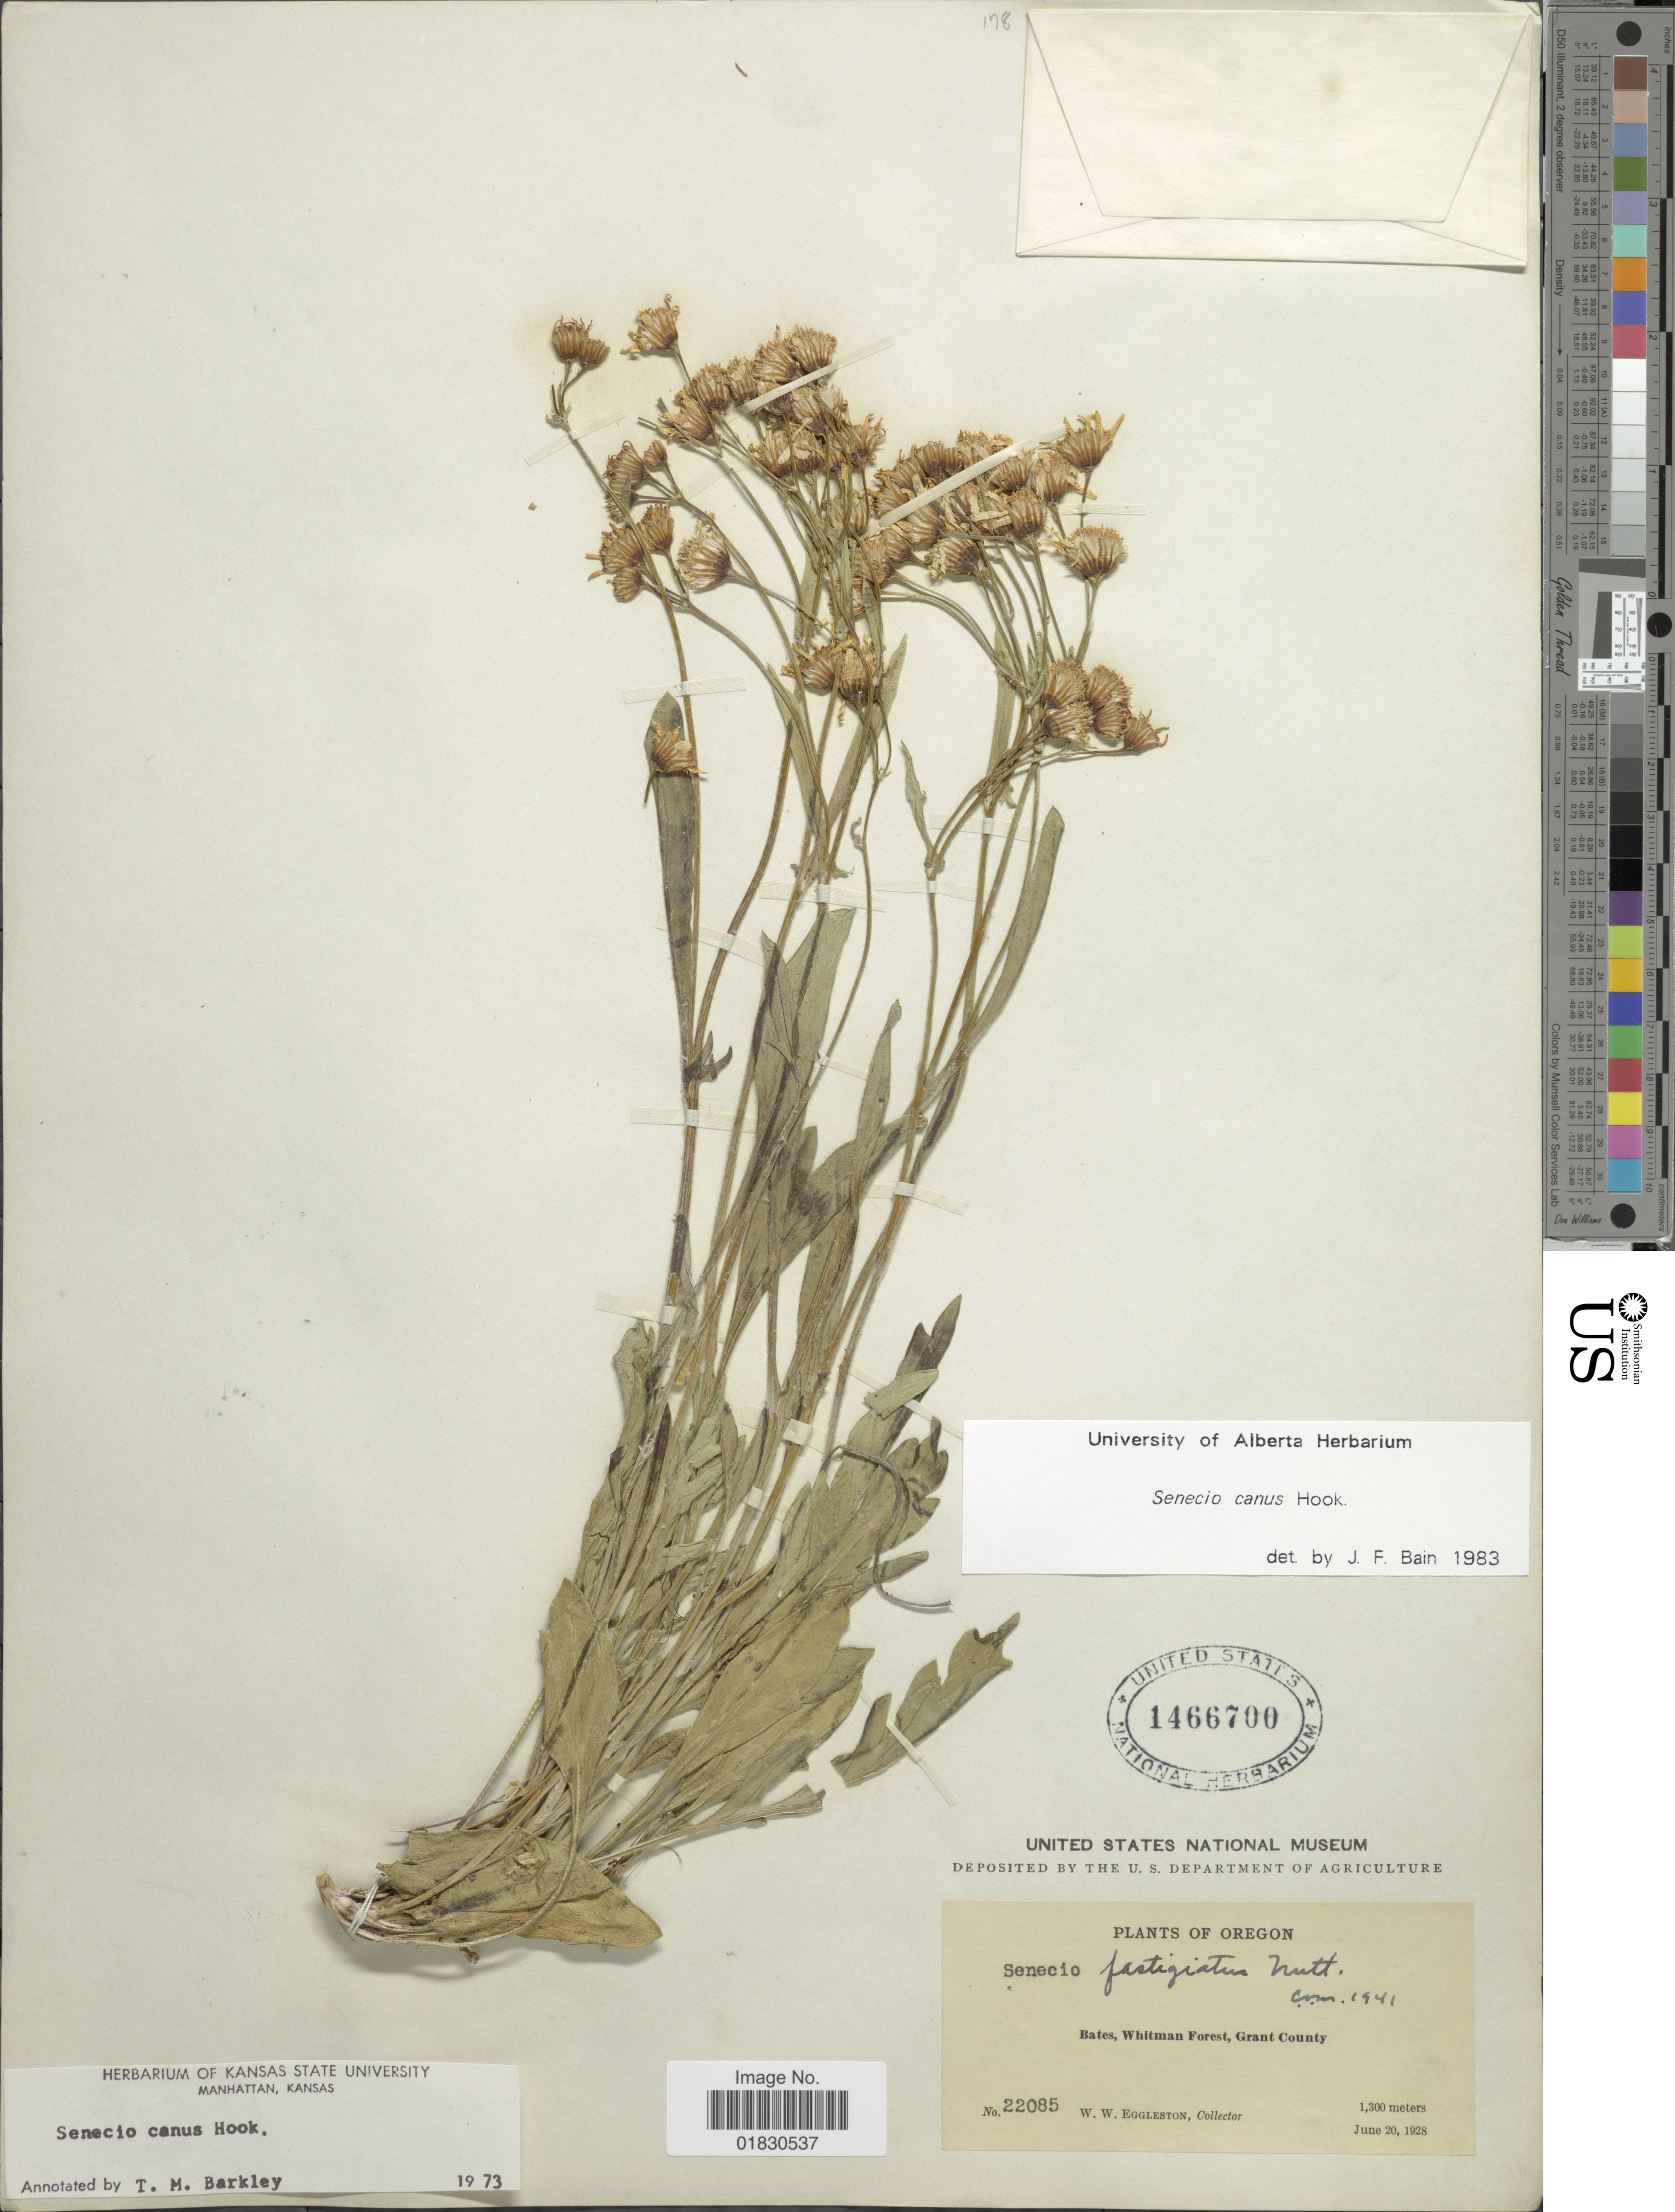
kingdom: Plantae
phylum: Tracheophyta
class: Magnoliopsida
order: Asterales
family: Asteraceae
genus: Packera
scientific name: Packera cana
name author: (Hook.) W.A. Weber & Á. Löve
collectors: W. W. Eggleston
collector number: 22085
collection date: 1928-06-20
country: United States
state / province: Oregon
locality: Bates, Whitman Forest, Grant County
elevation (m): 1300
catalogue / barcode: US 1466700